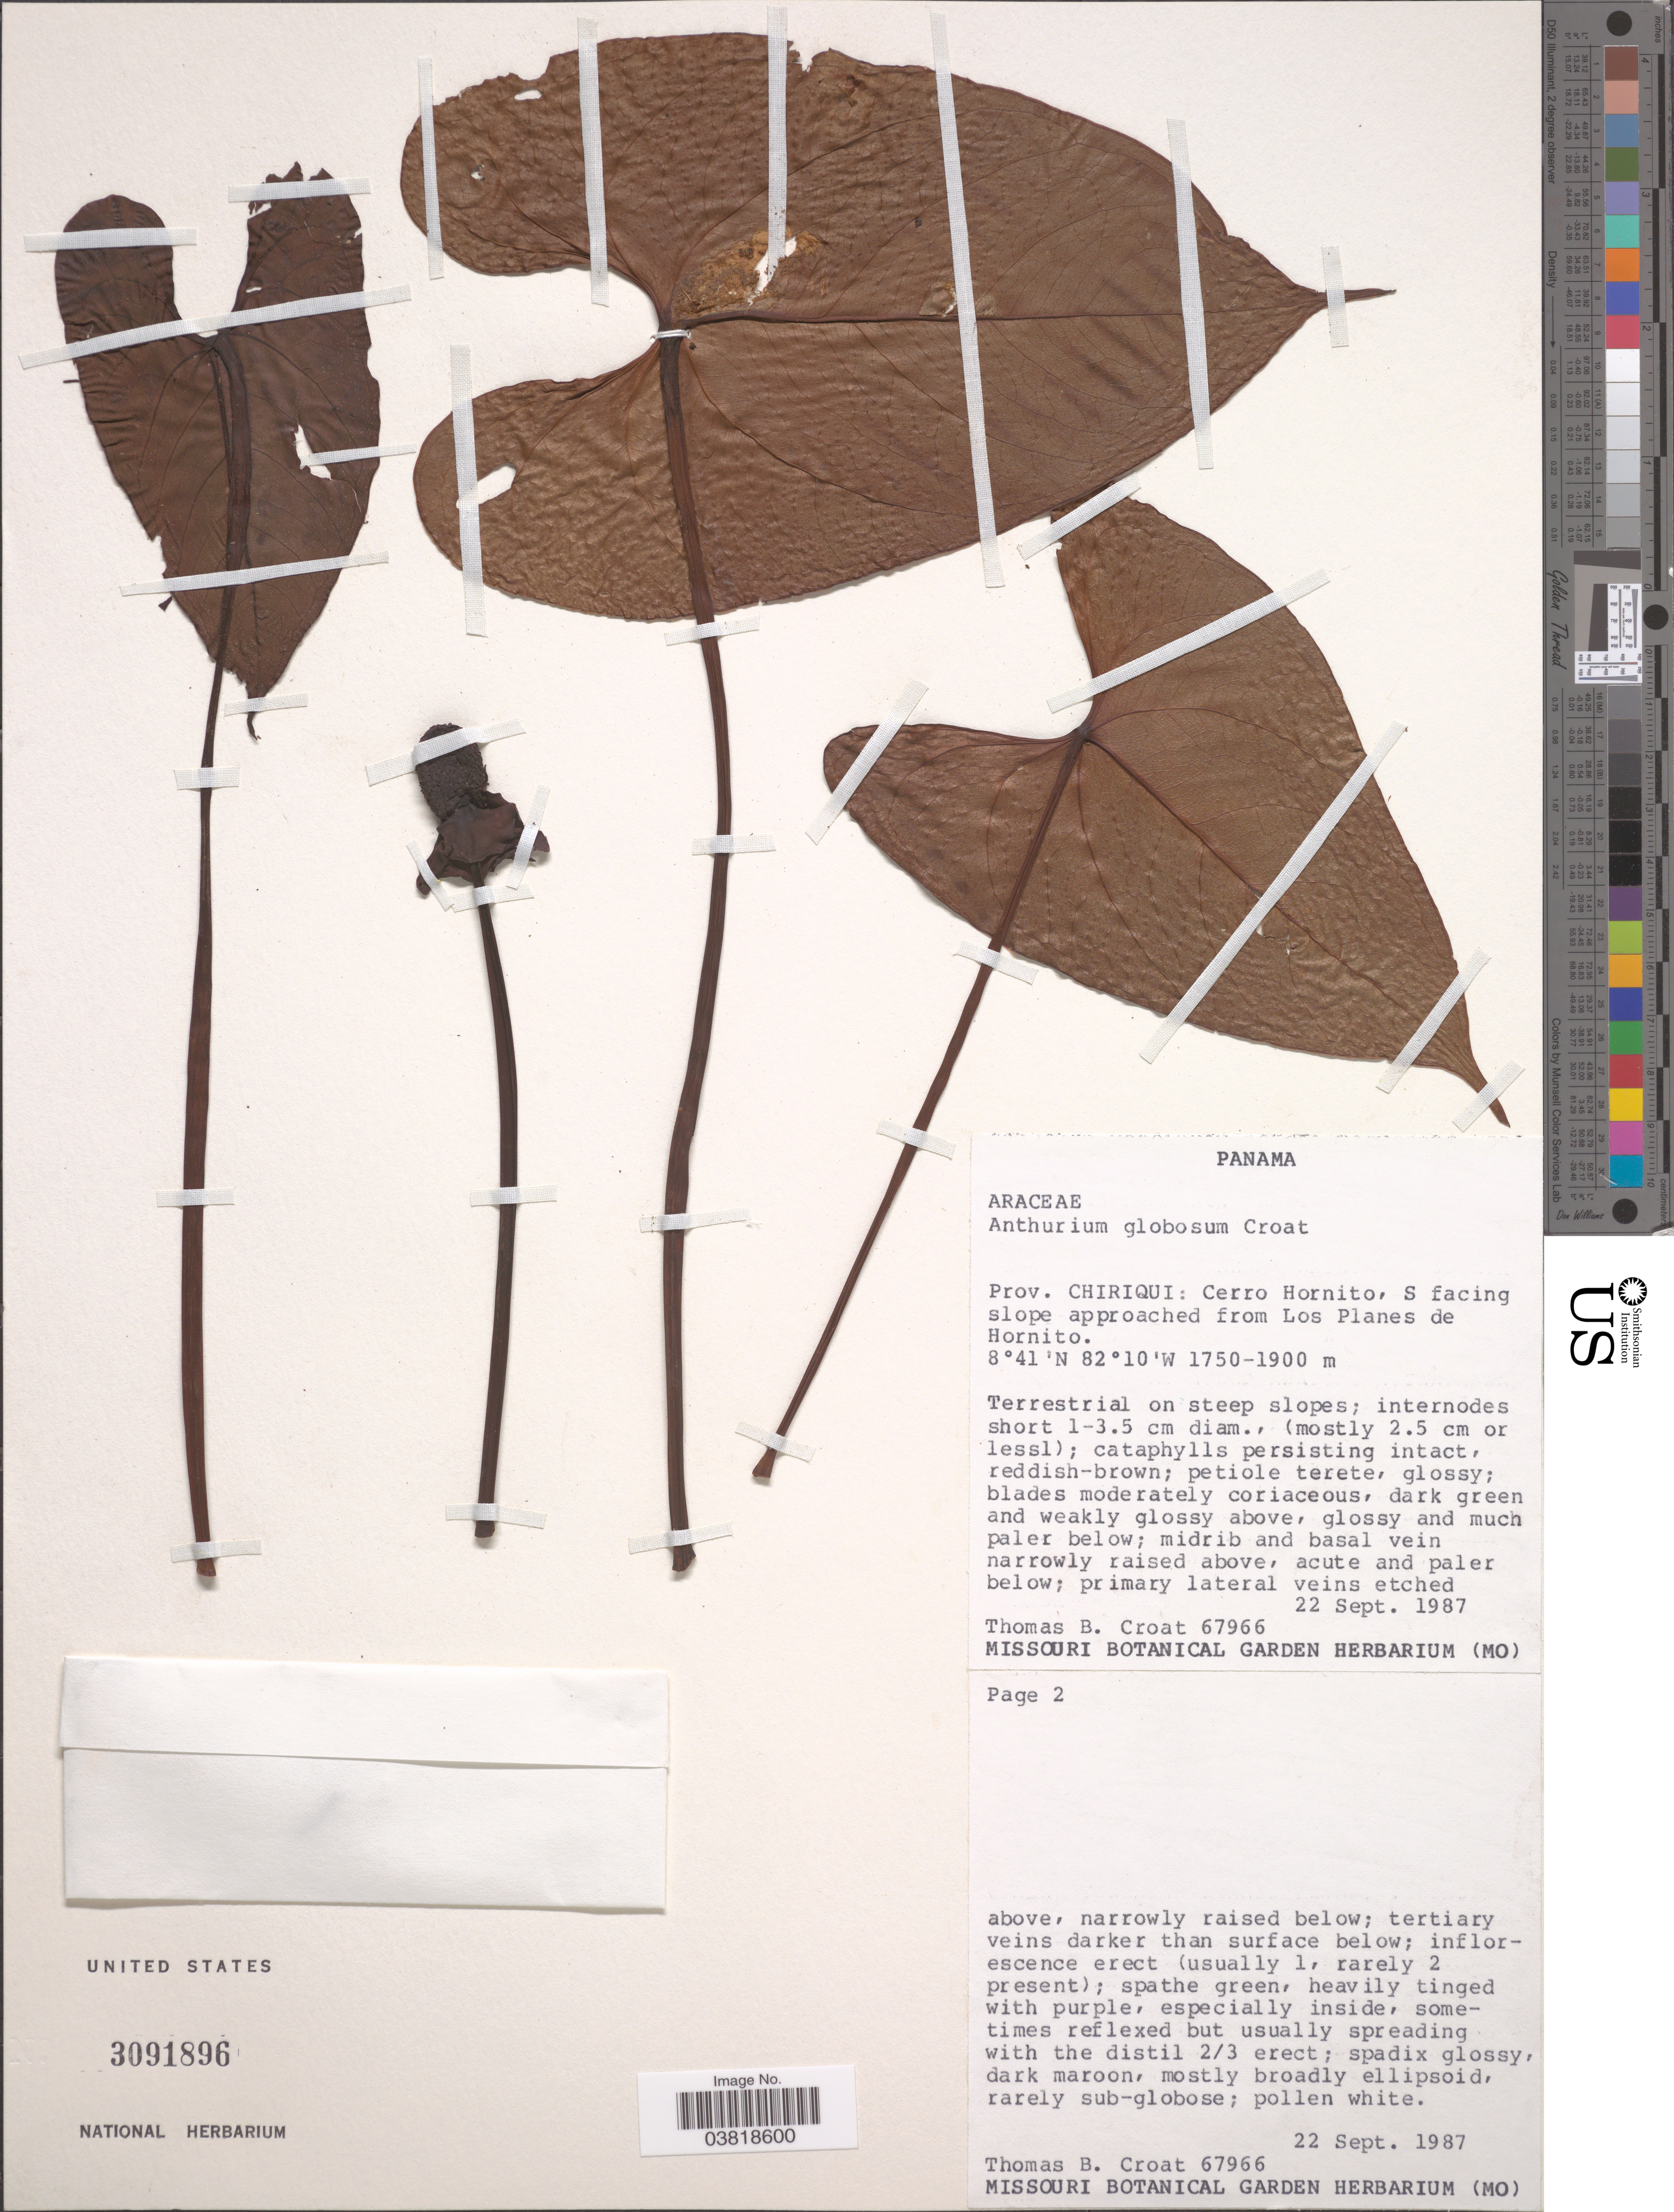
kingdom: Plantae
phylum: Tracheophyta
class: Liliopsida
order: Alismatales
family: Araceae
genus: Anthurium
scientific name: Anthurium globosum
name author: Croat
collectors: T. B. Croat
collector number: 67966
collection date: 1987-09-22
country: Panama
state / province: Chiriqui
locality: Cerro Hornito, S facing slope approached from Los Planes de Hornito.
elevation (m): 1750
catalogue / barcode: US 3091896